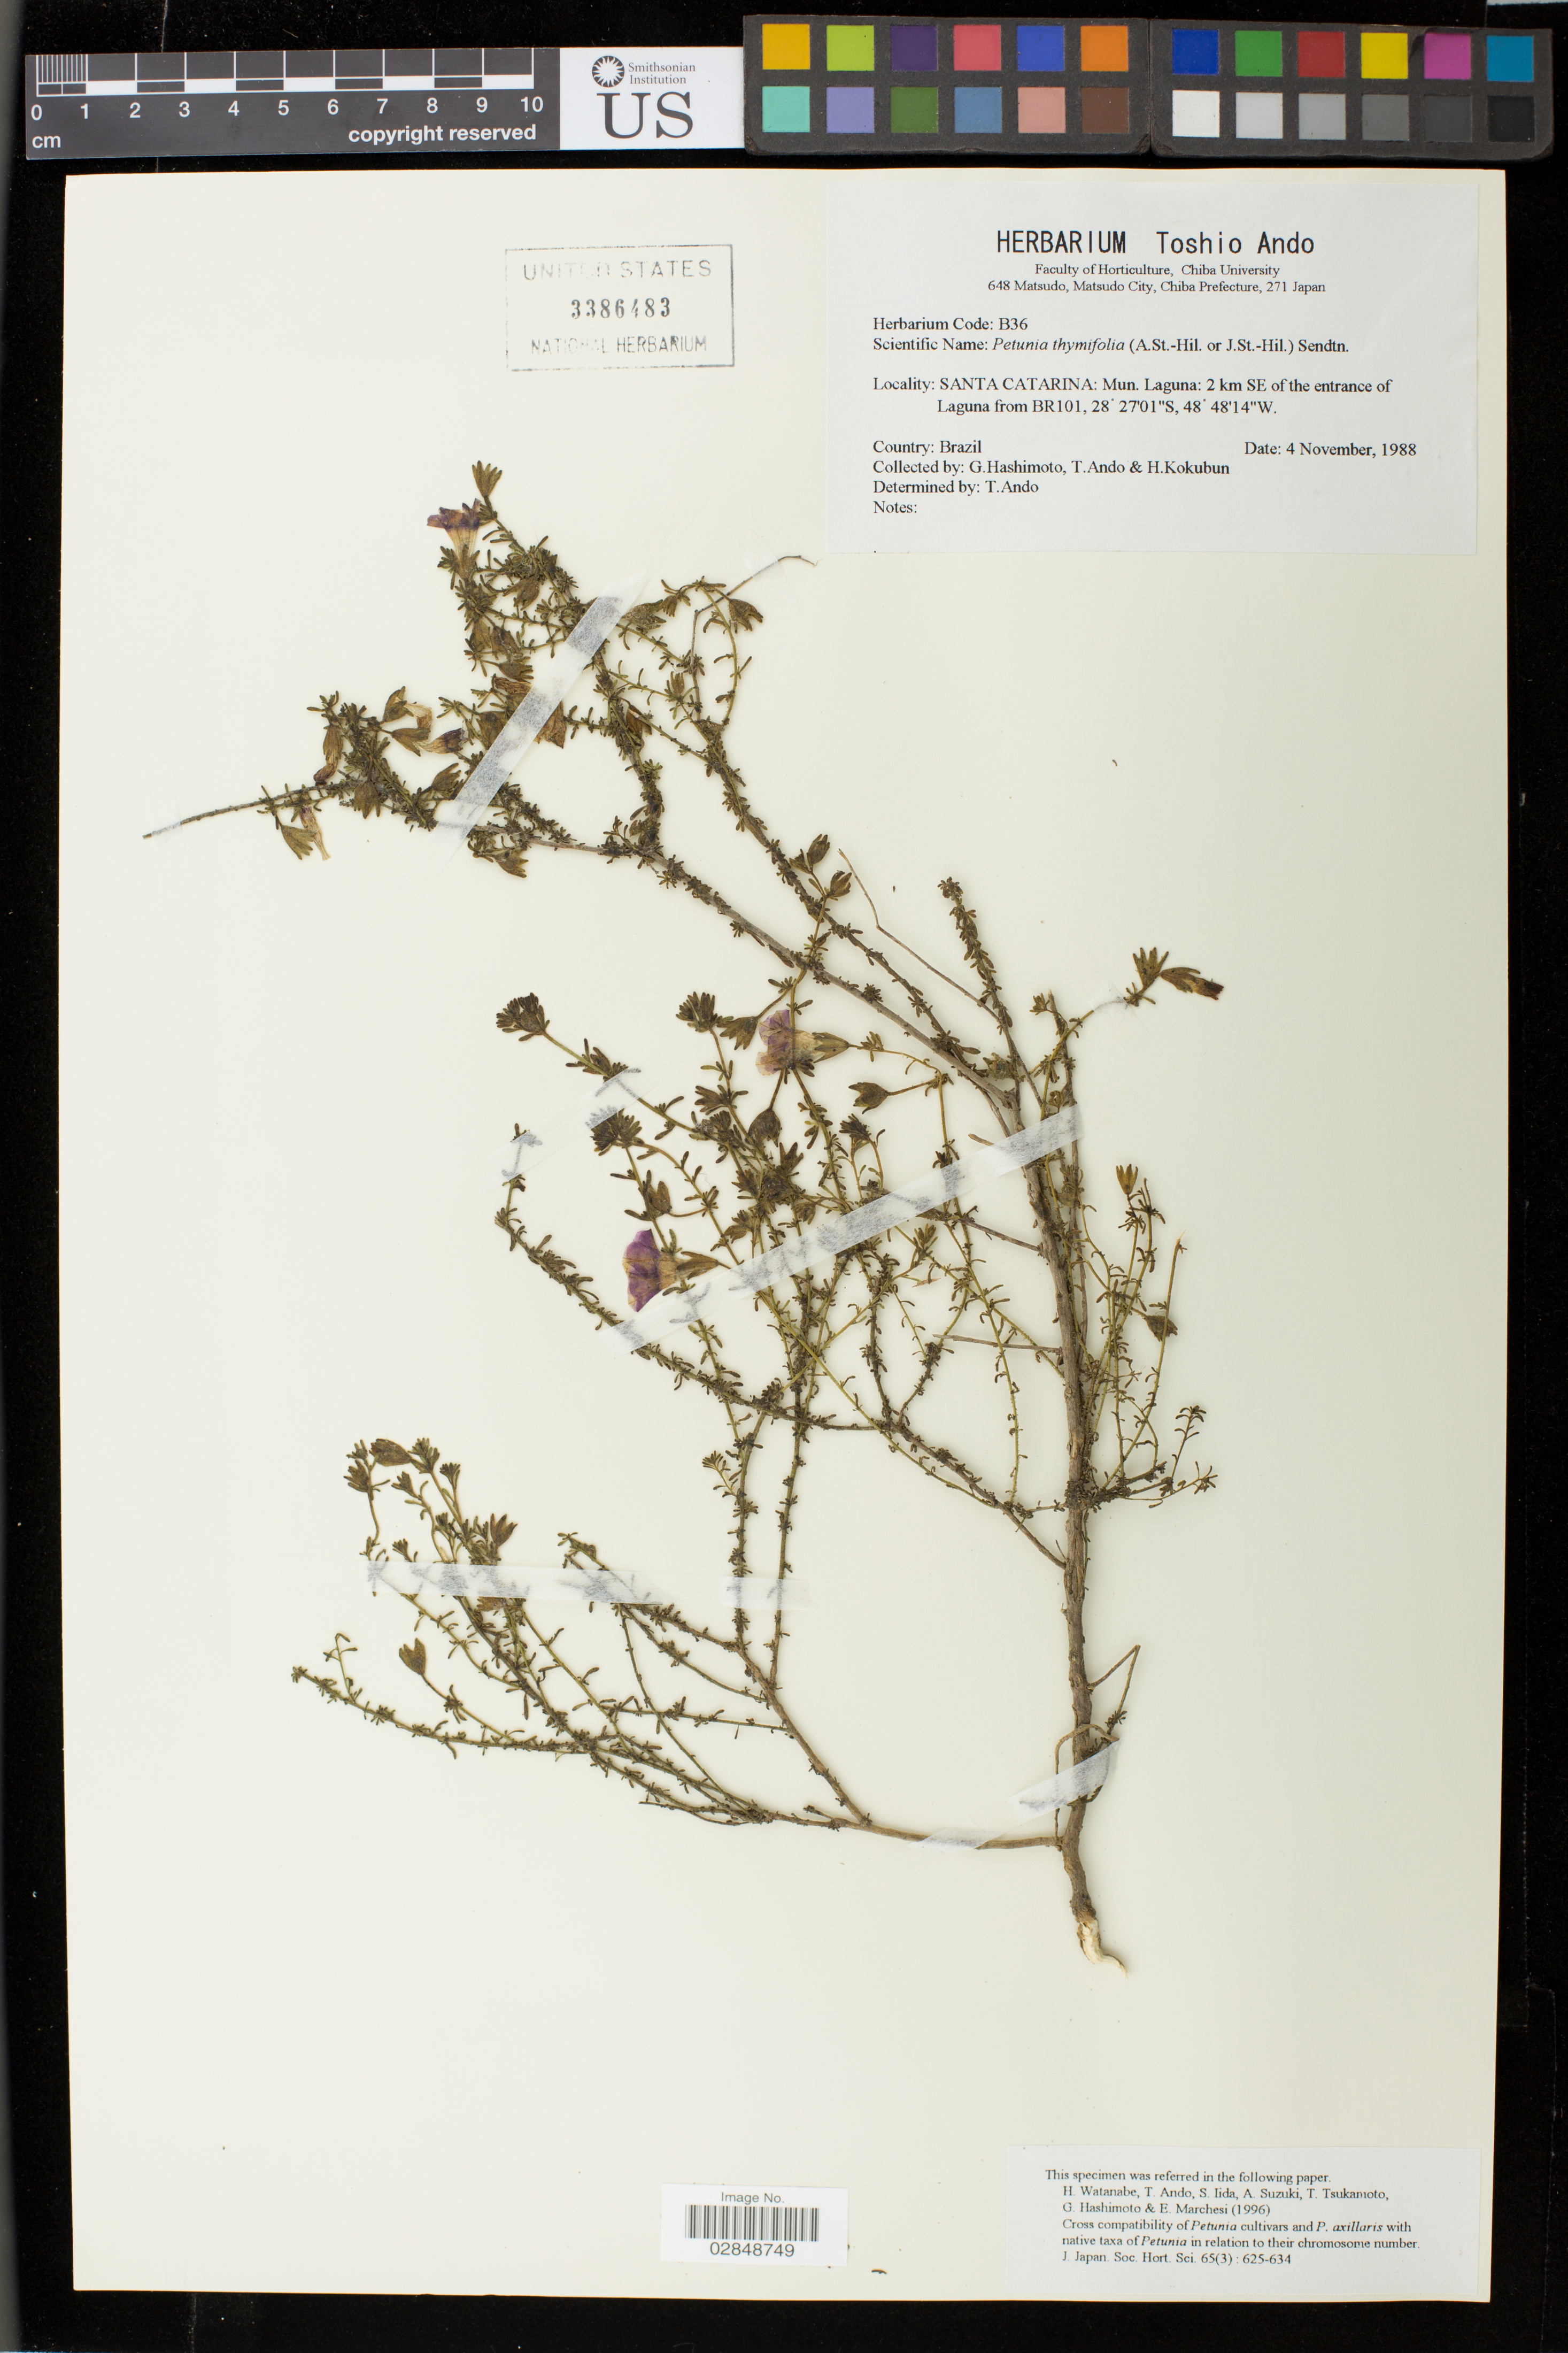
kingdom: Plantae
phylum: Tracheophyta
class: Magnoliopsida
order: Solanales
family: Solanaceae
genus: Petunia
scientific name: Petunia thymifolia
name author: (A. St.-Hil.) Sendtn.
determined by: Ando, T.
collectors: G. Hashimoto, T. Ando & H. Kokubun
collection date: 1988-11-04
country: Brazil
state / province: Santa Catarina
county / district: Laguna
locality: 2 km SE of the entrance of Laguna from BR101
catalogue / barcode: US 3386483